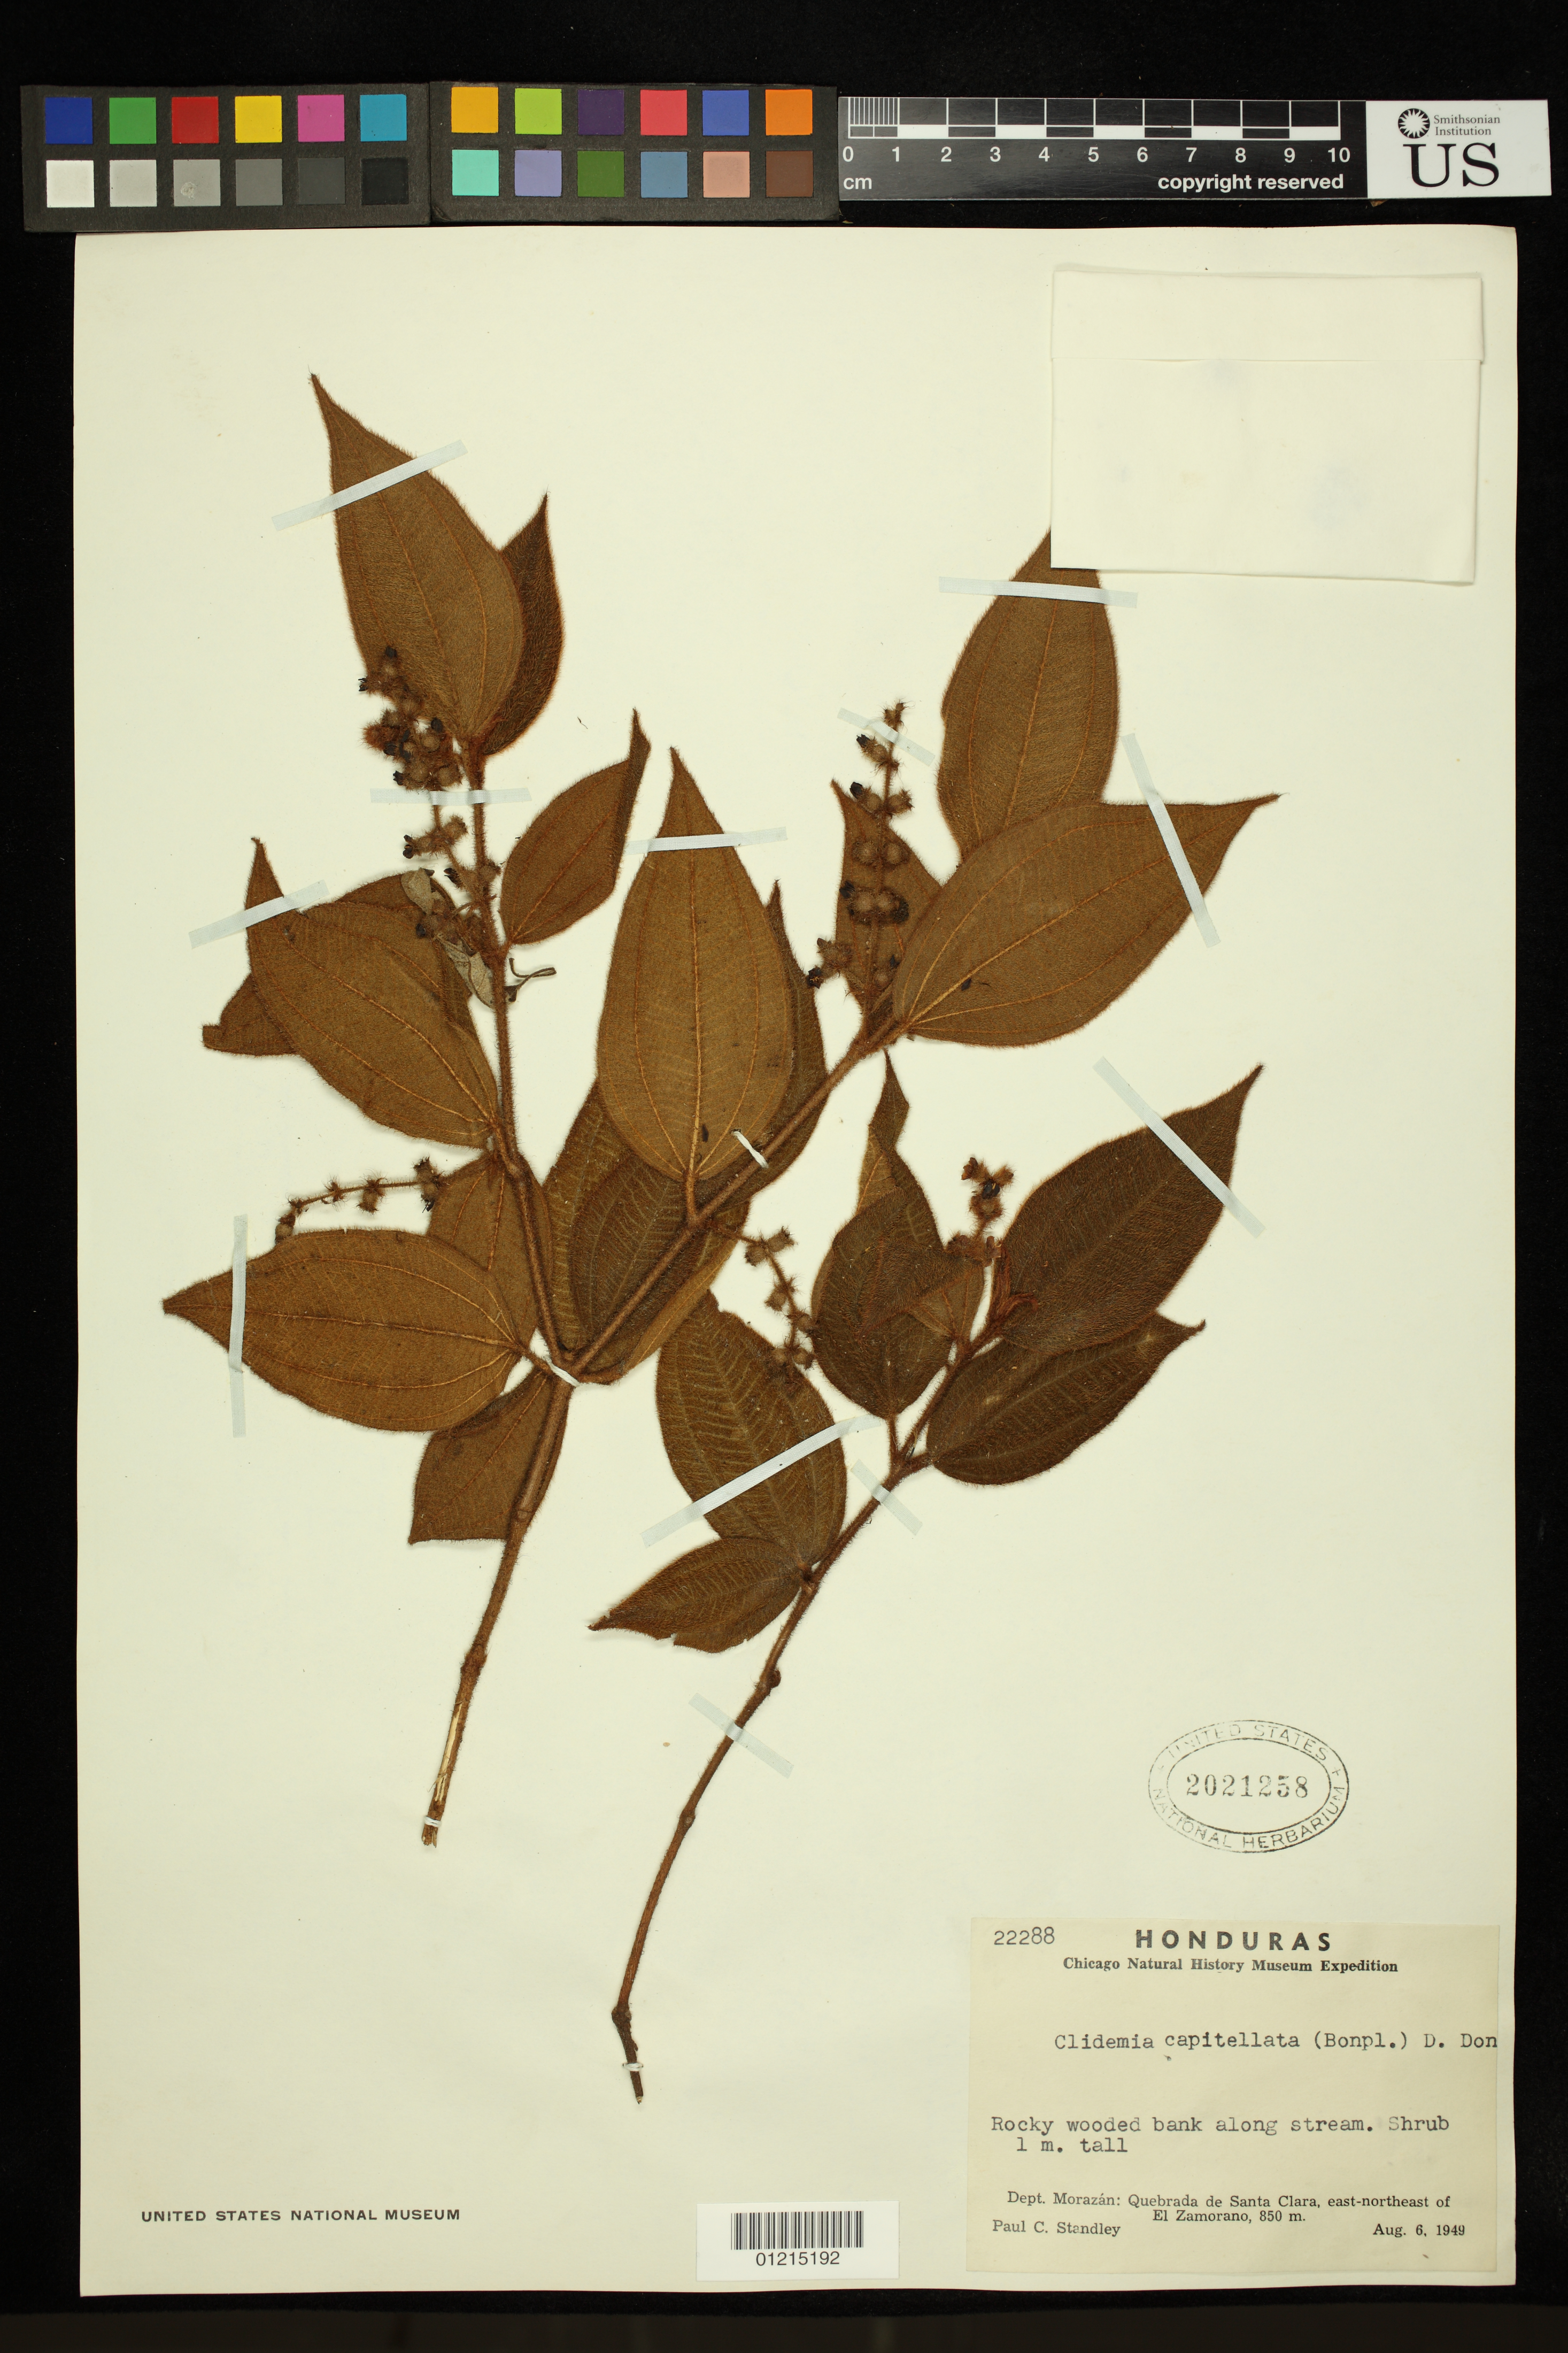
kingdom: Plantae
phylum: Tracheophyta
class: Magnoliopsida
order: Myrtales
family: Melastomataceae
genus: Clidemia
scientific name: Clidemia capitellata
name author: (Bonpl.) D. Don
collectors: P. C. Standley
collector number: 22288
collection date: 1949-08-06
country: Honduras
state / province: Fco. Morazán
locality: Quebrada de Santa Clara, east-northeast of El Zamorano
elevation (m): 850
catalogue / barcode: US 2021258